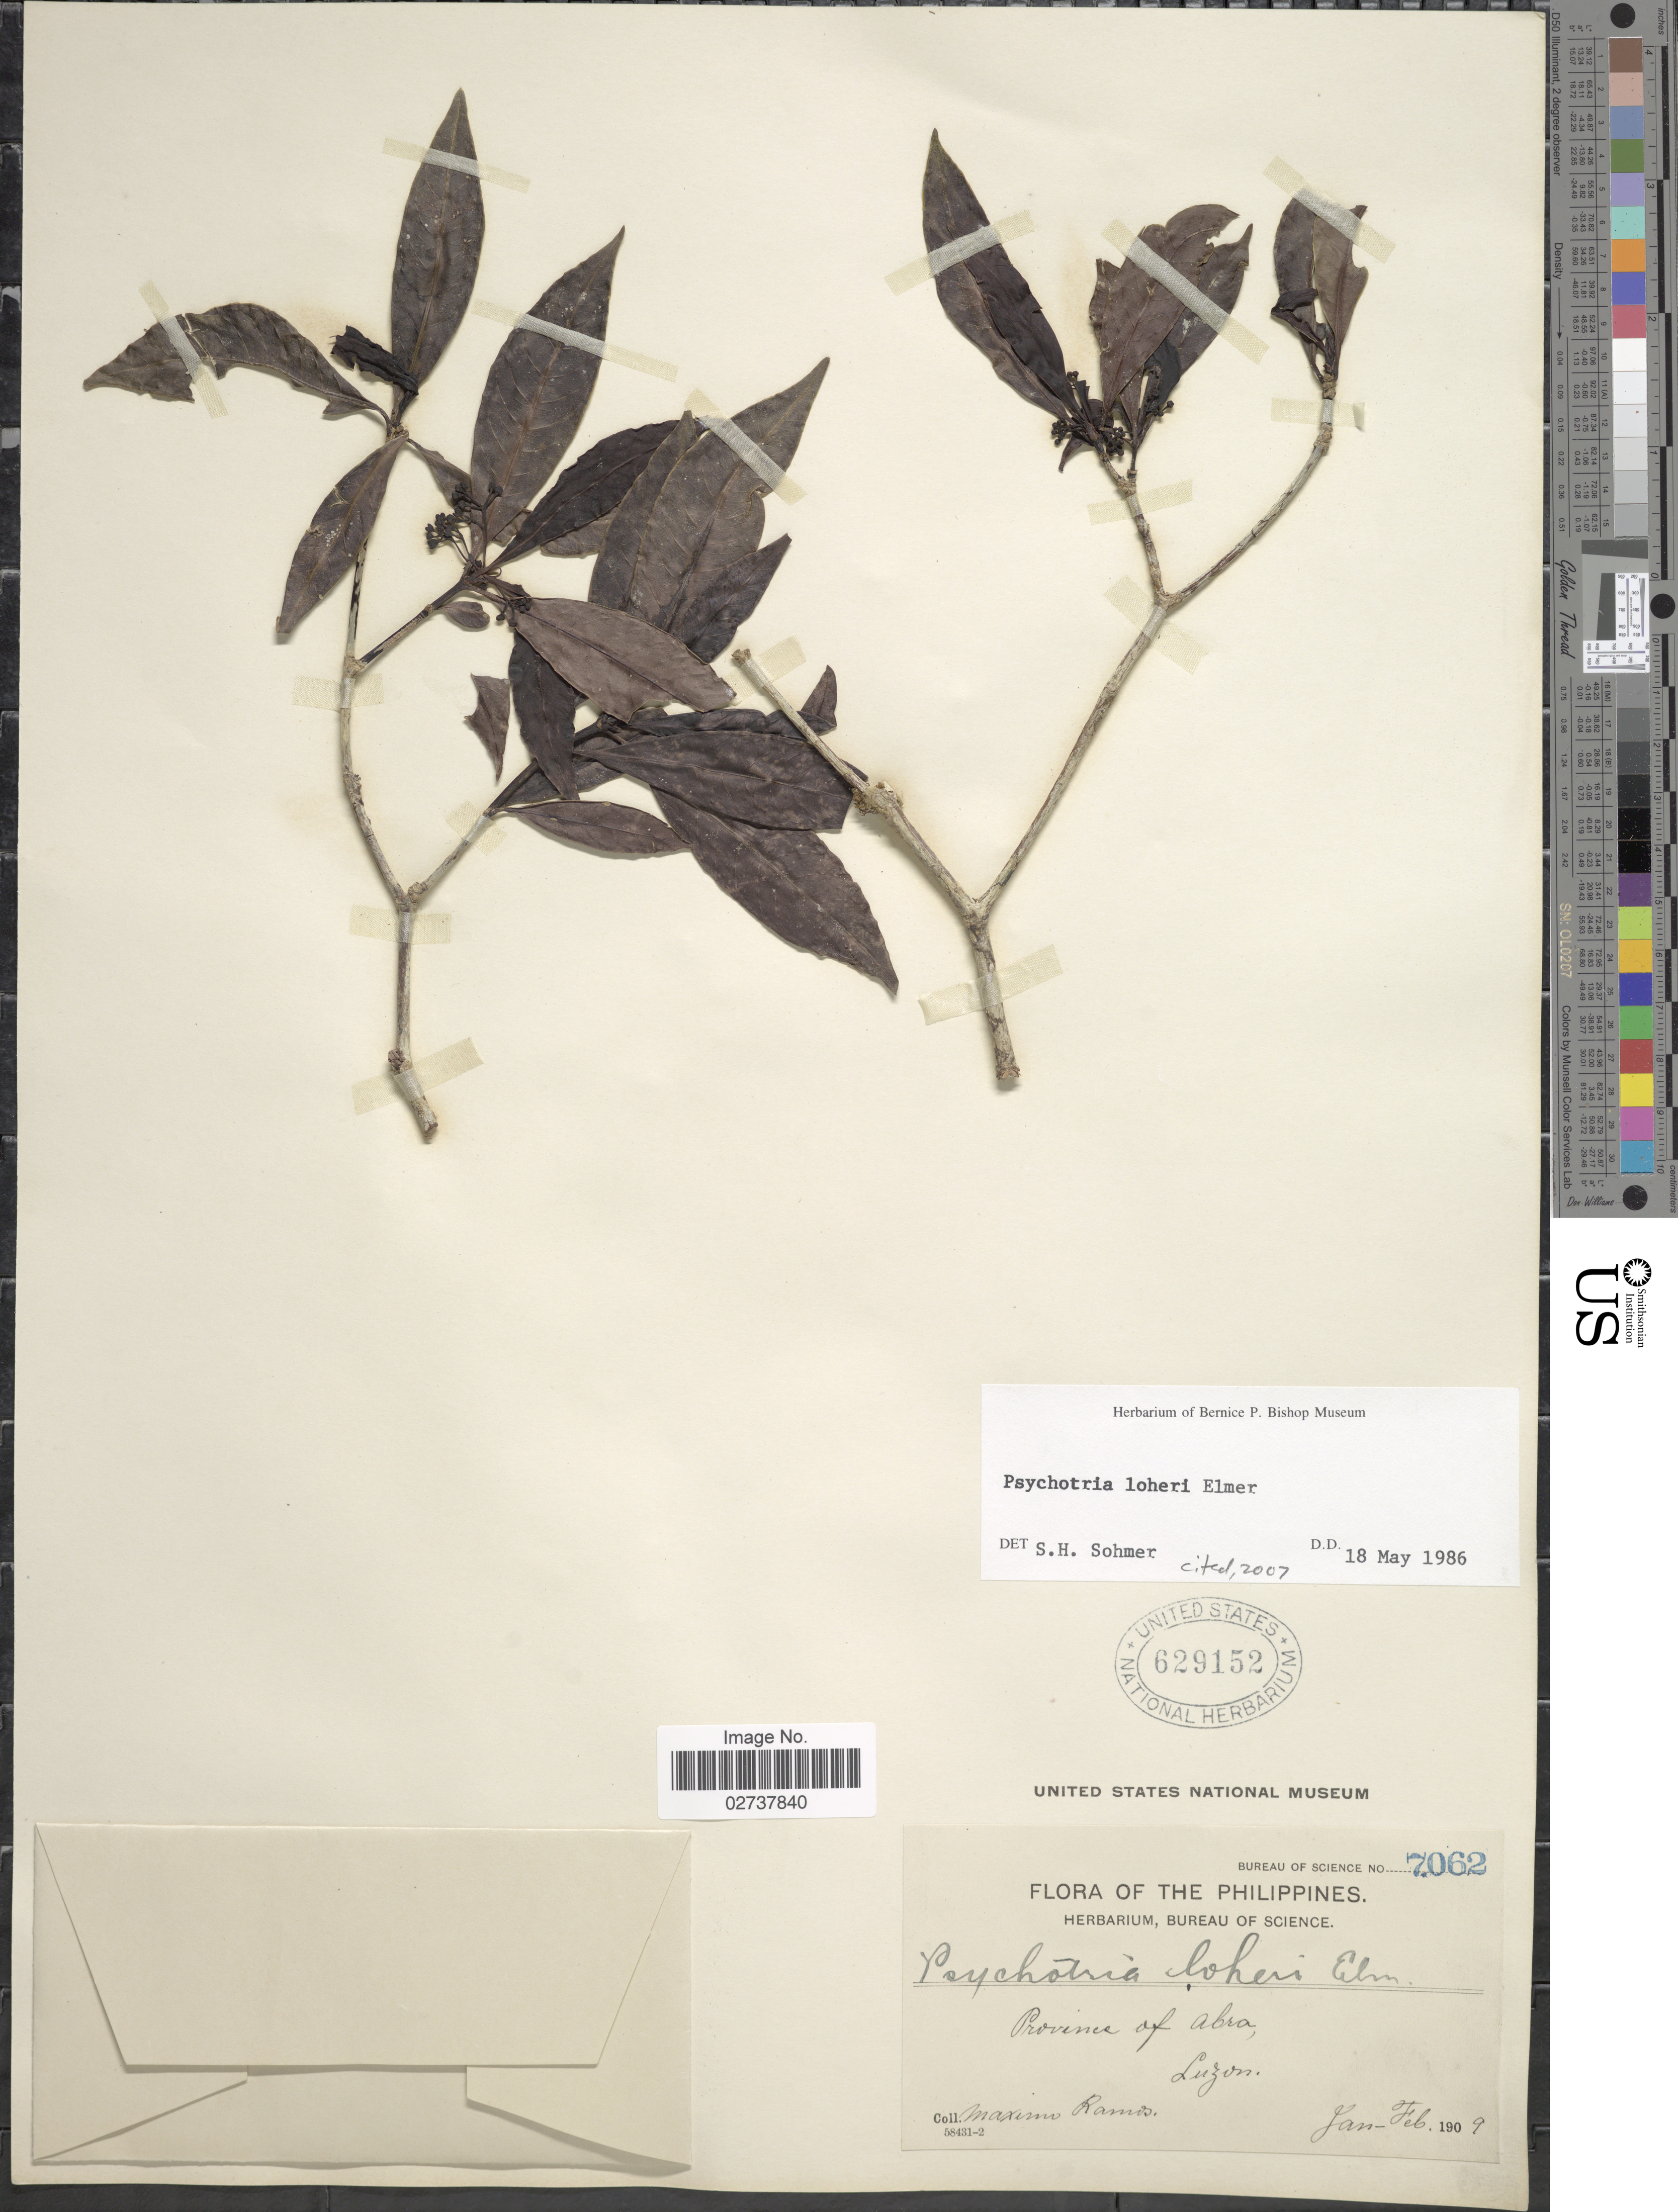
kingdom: Plantae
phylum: Tracheophyta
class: Magnoliopsida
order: Gentianales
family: Rubiaceae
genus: Psychotria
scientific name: Psychotria loheri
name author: Elmer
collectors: M. Ramos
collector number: Bureau of Science 7062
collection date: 1909-01/1909-02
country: Philippines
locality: Province of Abra Luzon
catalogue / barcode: US 629152